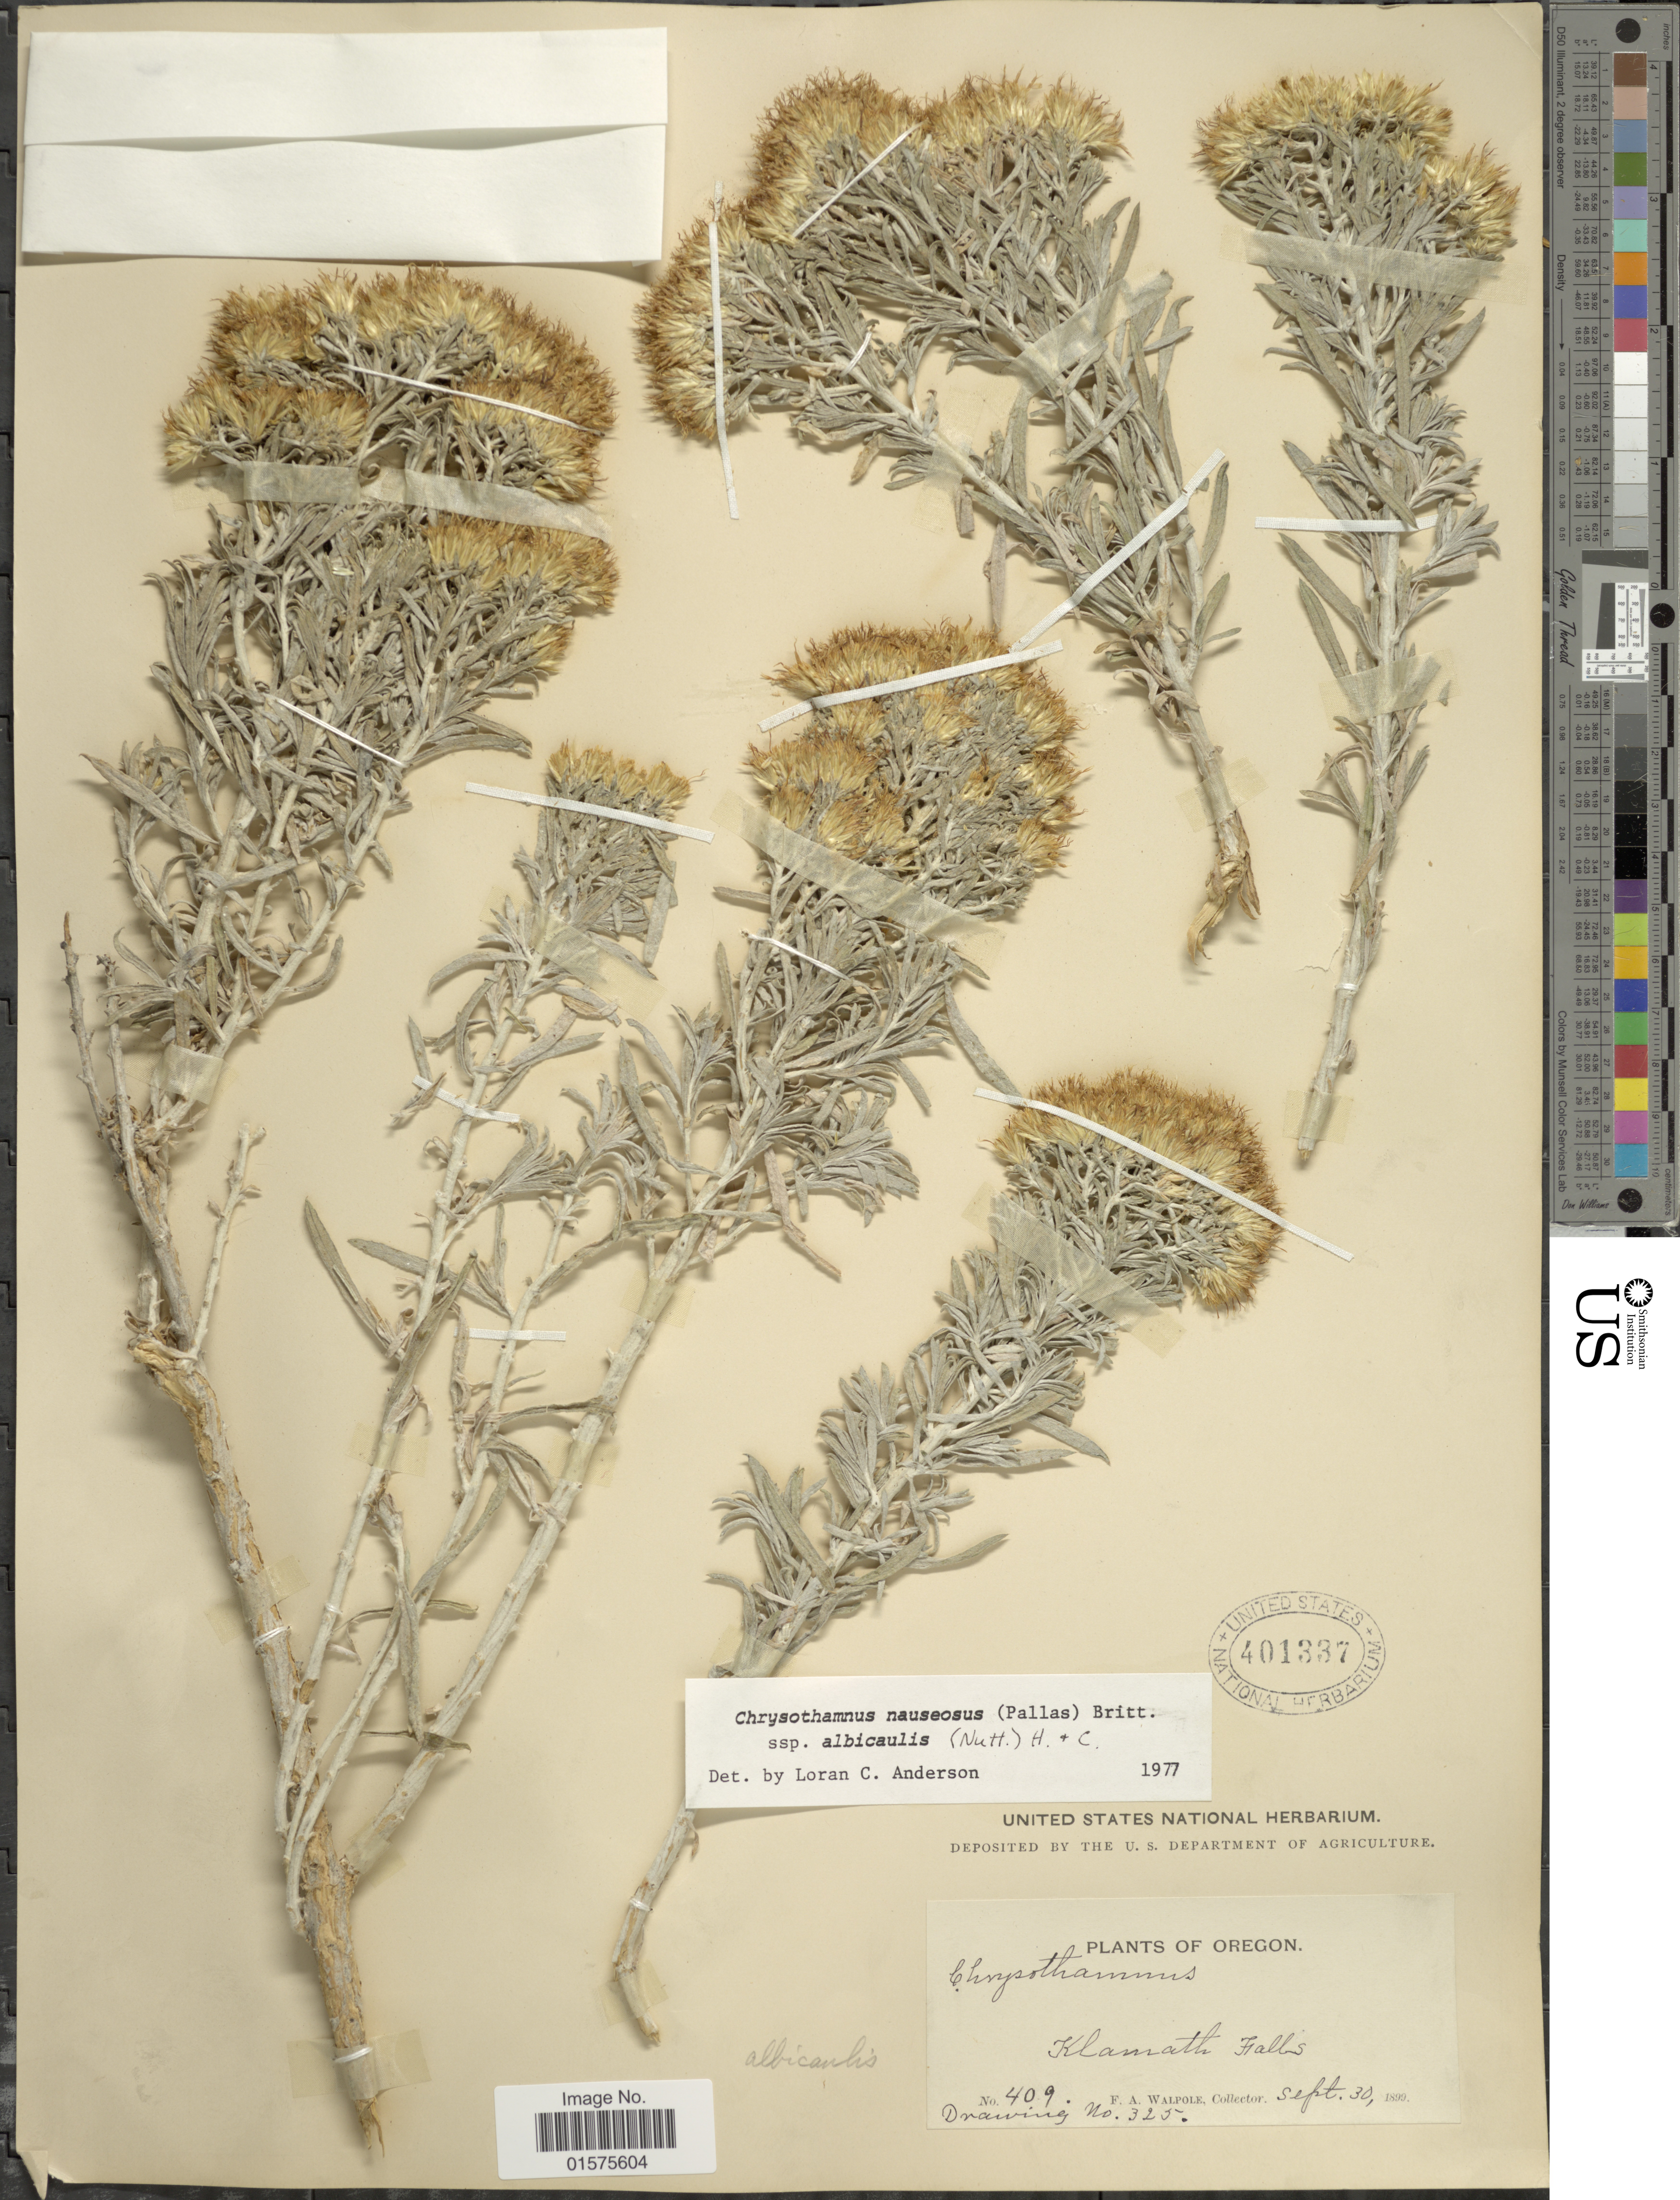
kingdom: Plantae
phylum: Tracheophyta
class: Magnoliopsida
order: Asterales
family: Asteraceae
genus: Ericameria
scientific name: Ericameria nauseosa var. speciosa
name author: (Nutt.) G.L. Nesom & G.I. Baird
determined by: Urbatsch, Lowell E., Curator (LSU), Louisiana State University (UNITED STATES)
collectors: F. Walpole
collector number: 409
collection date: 1899-09-30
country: United States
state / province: Oregon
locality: Klamath Falls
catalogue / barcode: US 401337